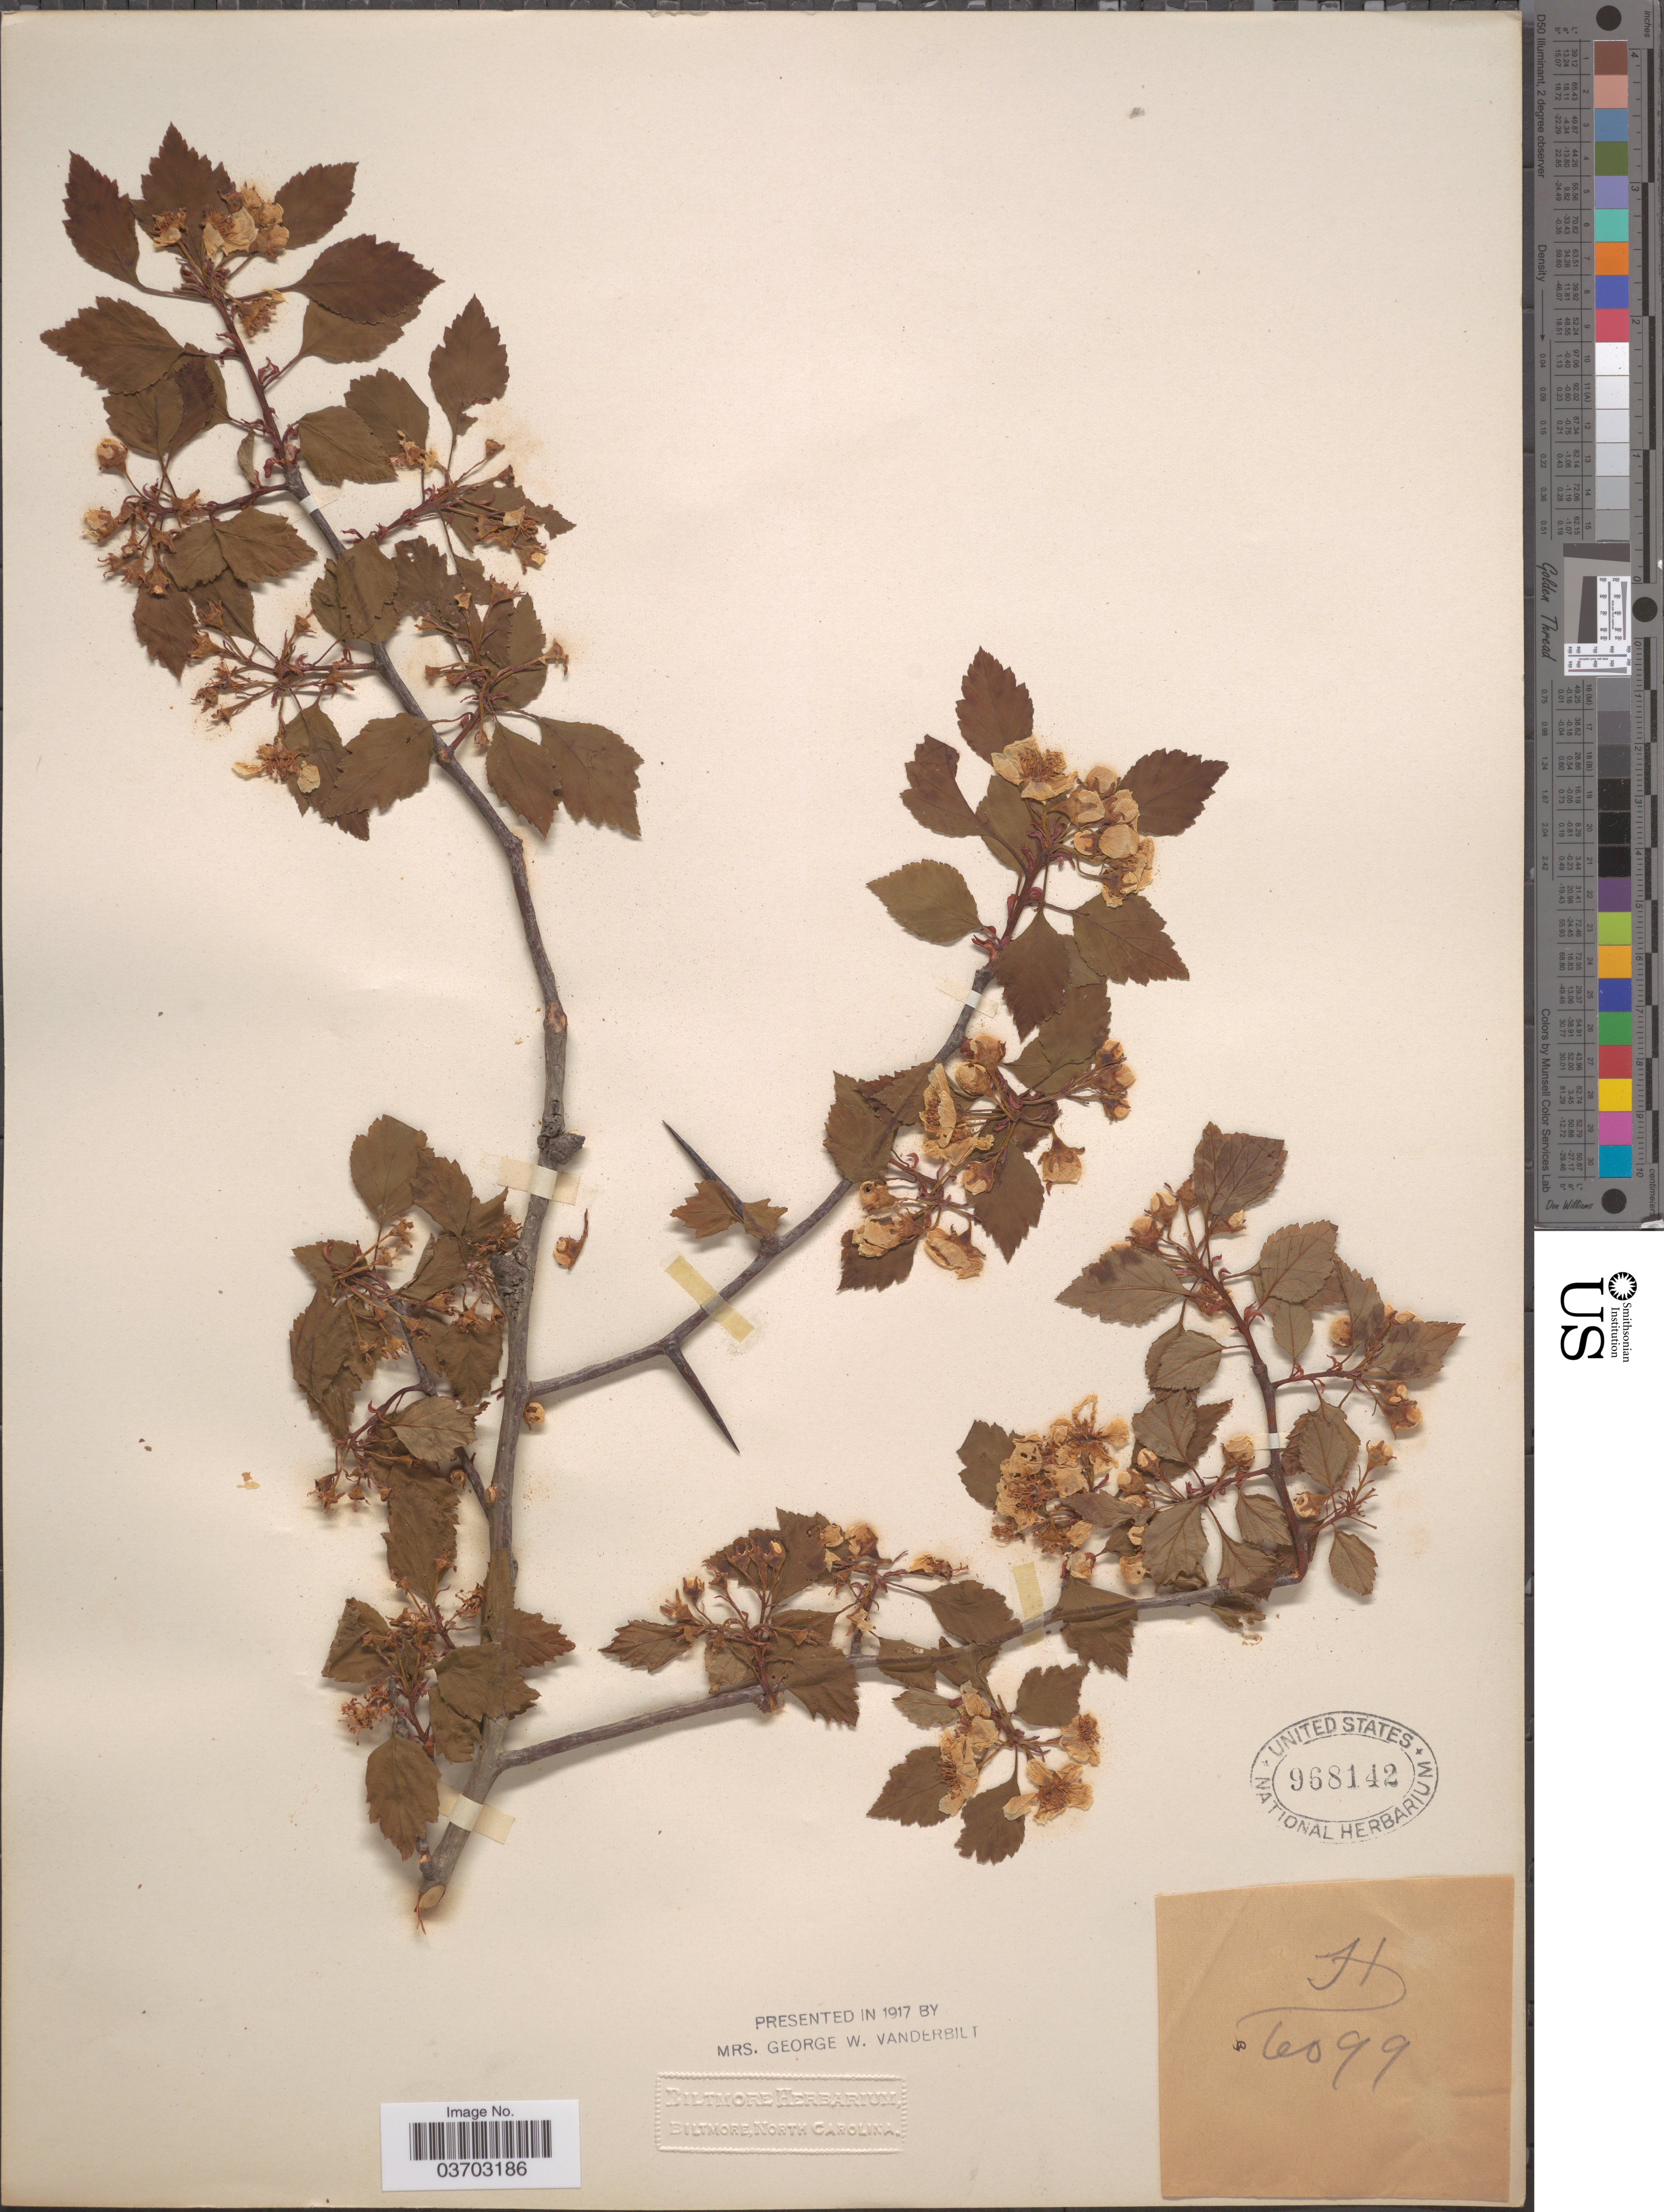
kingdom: Plantae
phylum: Tracheophyta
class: Magnoliopsida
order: Rosales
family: Rosaceae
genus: Crataegus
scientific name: Crataegus sp.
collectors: ex herb. Biltmore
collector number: H6099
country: United States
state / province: North Carolina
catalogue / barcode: US 968142